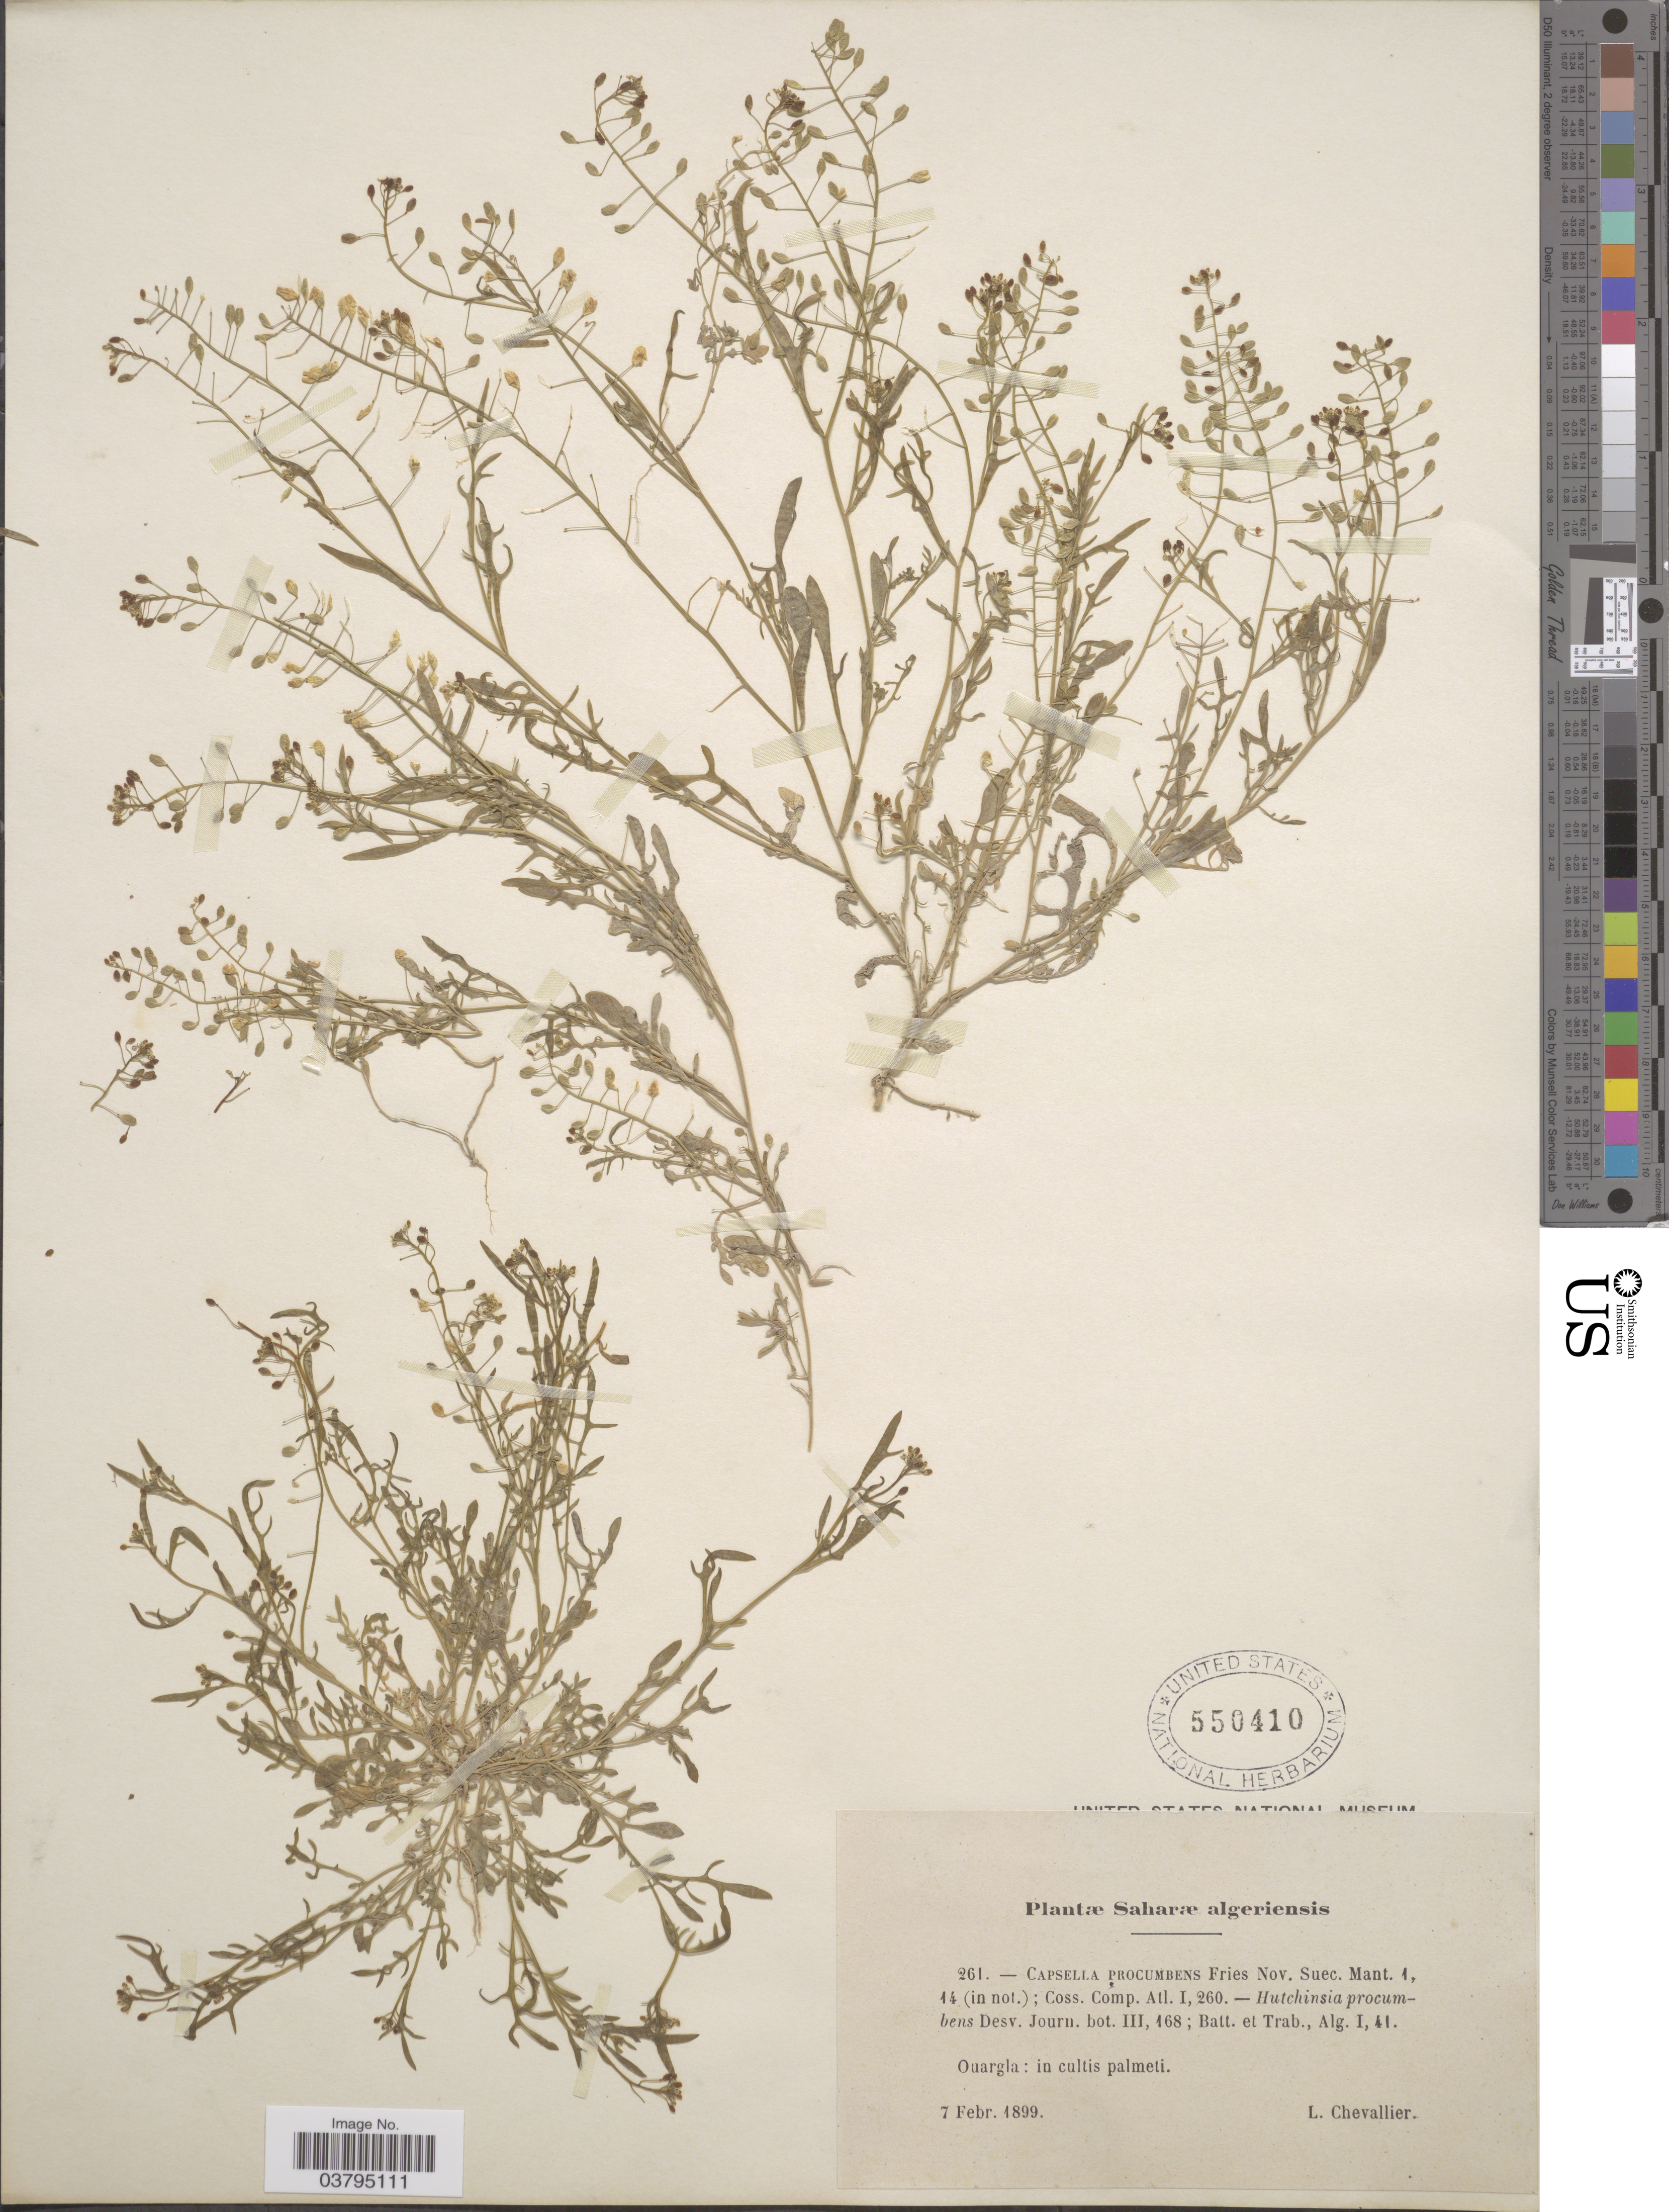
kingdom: Plantae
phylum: Tracheophyta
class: Magnoliopsida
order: Brassicales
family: Brassicaceae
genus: Capsella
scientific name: Capsella procumbens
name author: (L.) Fr.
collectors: L. Chevallier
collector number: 261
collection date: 1899-02-07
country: Algeria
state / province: Ouargla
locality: Saharæ algeriensis. In cultis palmeti.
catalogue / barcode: US 550410